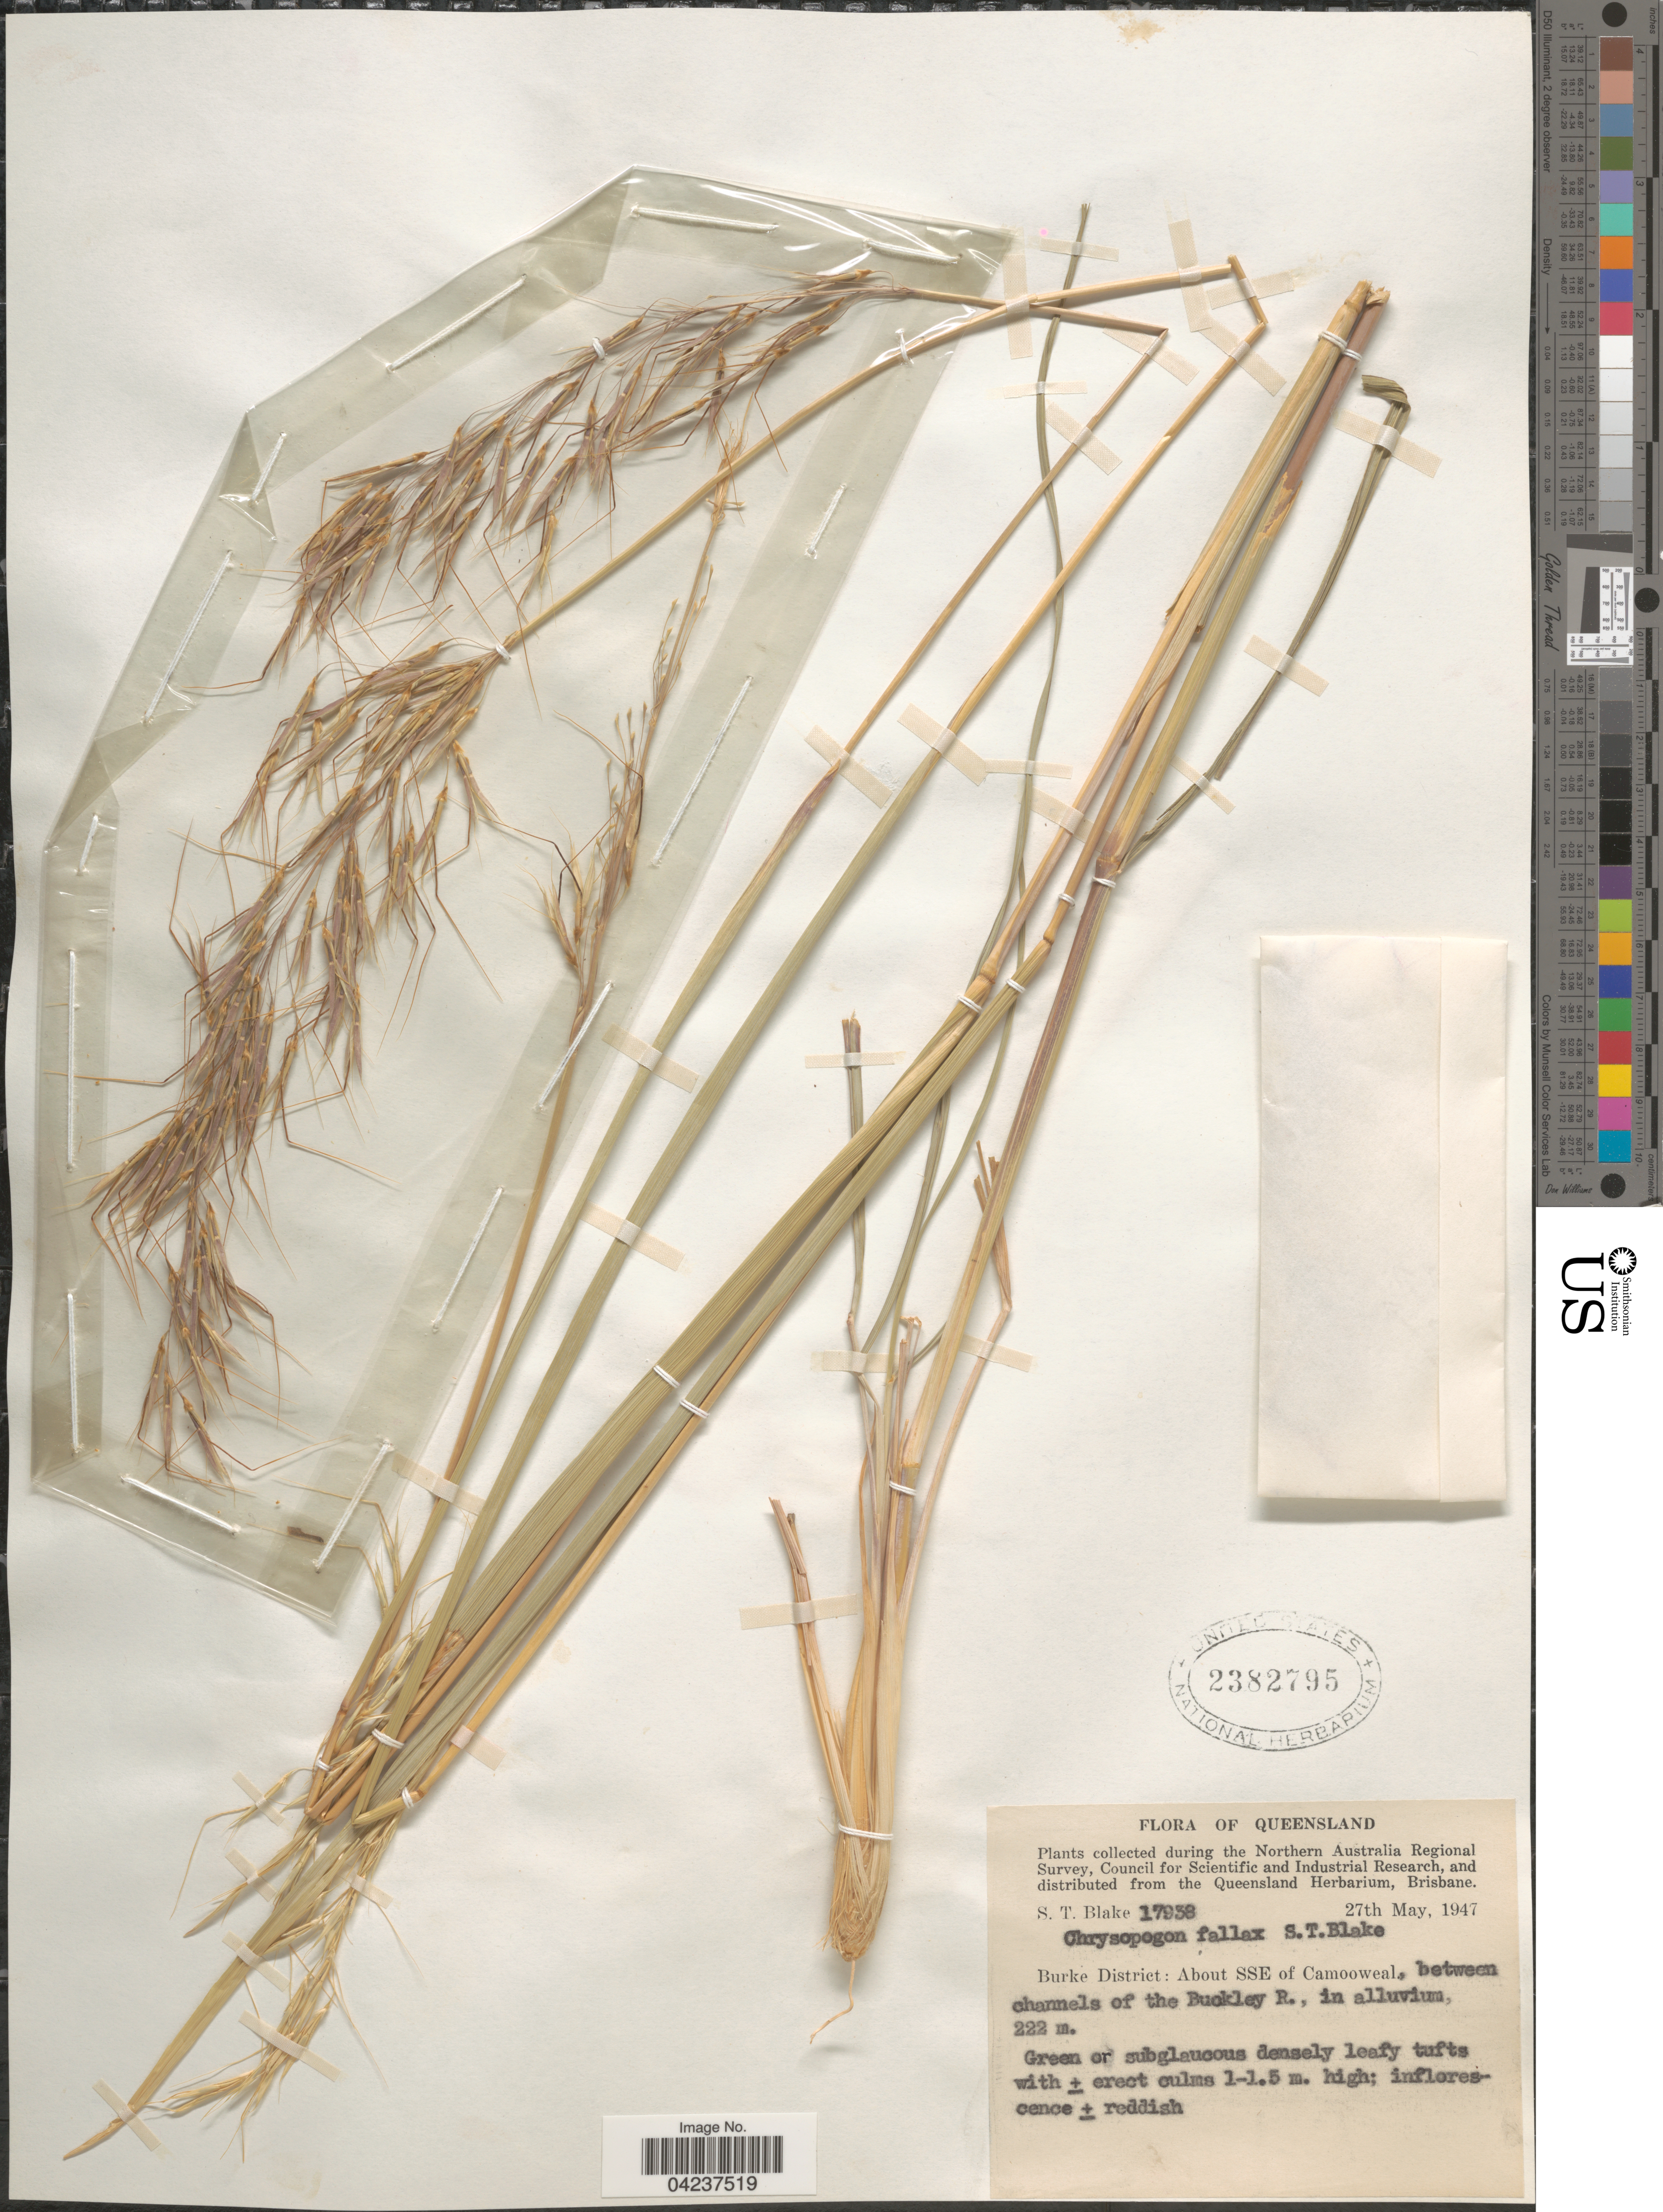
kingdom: Plantae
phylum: Tracheophyta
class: Liliopsida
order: Poales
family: Poaceae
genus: Chrysopogon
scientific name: Chrysopogon fallax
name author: S.T. Blake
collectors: S. T. Blake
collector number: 17938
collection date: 1947-05-27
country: Australia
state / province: Queensland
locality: The Northern Australian Regional Survey. Burke District: About SSE of Camooweal, between channels of the Buckley R.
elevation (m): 222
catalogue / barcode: US 2382795